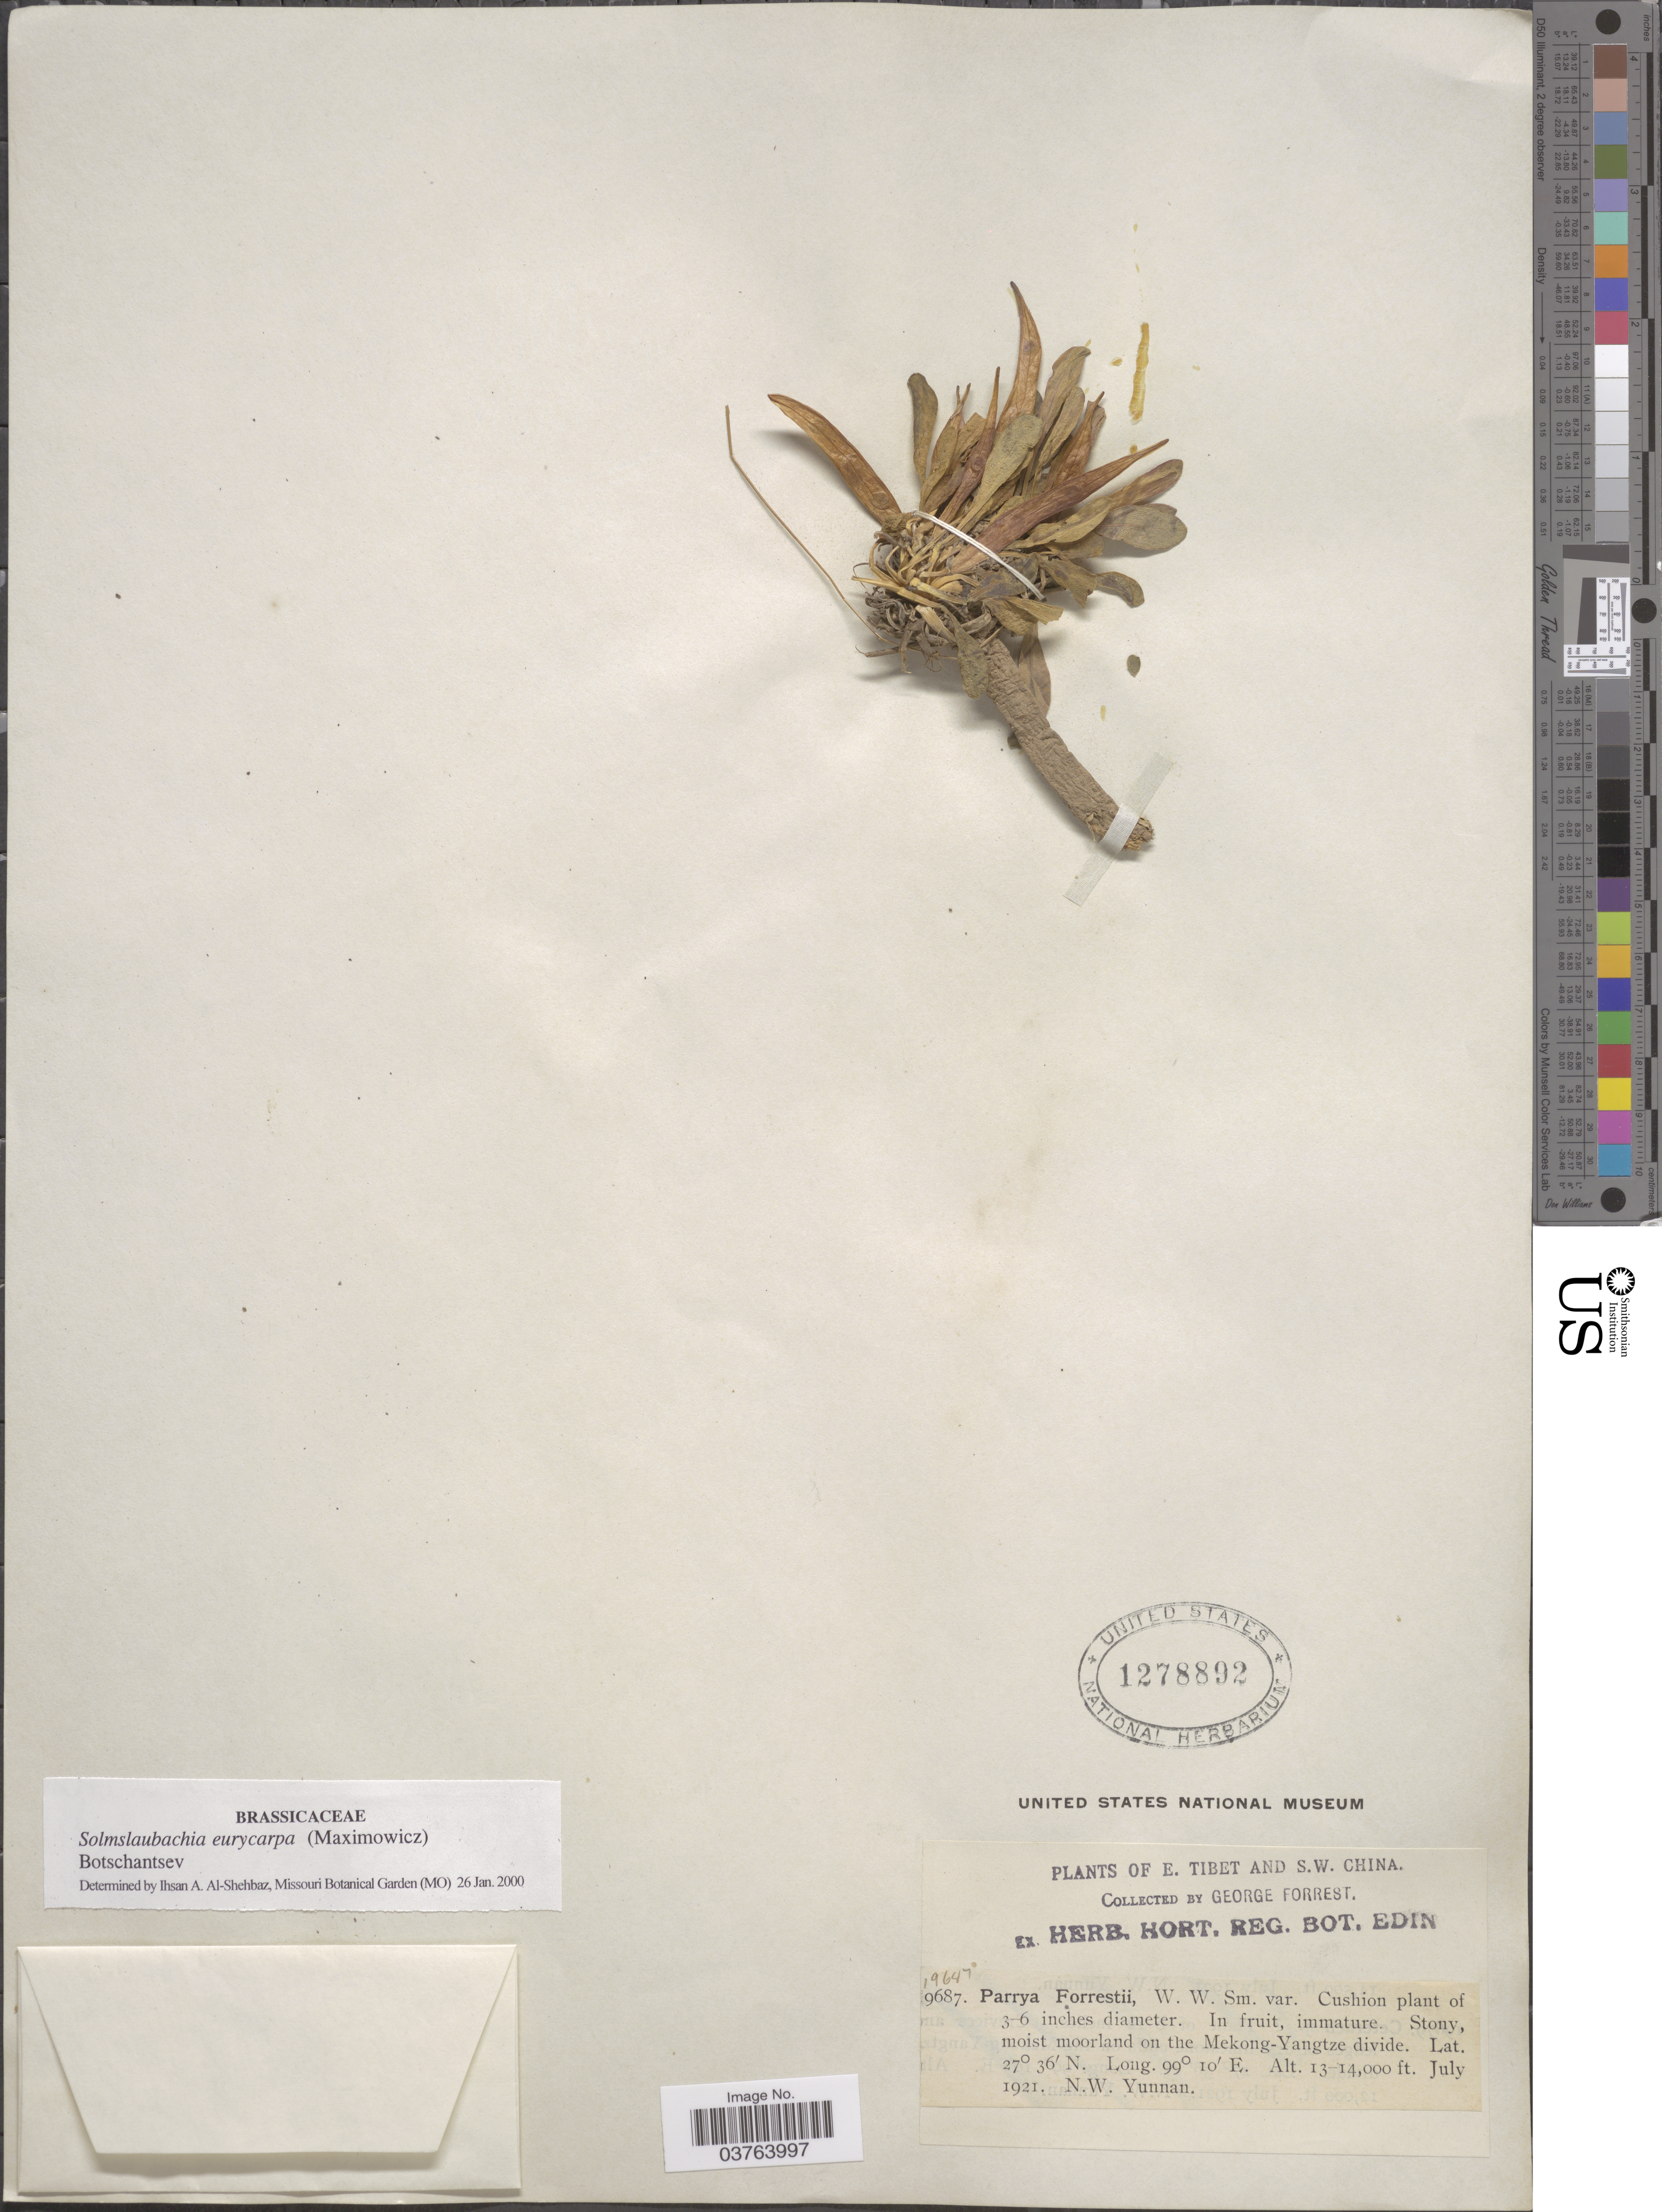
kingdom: Plantae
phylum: Tracheophyta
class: Magnoliopsida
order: Brassicales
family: Brassicaceae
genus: Solms-Laubachia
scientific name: Solms-laubachia eurycarpa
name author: (Maxim.) Botschantsev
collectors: G. Forrest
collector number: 19647/9687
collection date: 1921-07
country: China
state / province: Yunnan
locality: S. W. China. On the Mekong-Yangtze divide. N. W. Yunnan.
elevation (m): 3962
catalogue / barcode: US 1278892